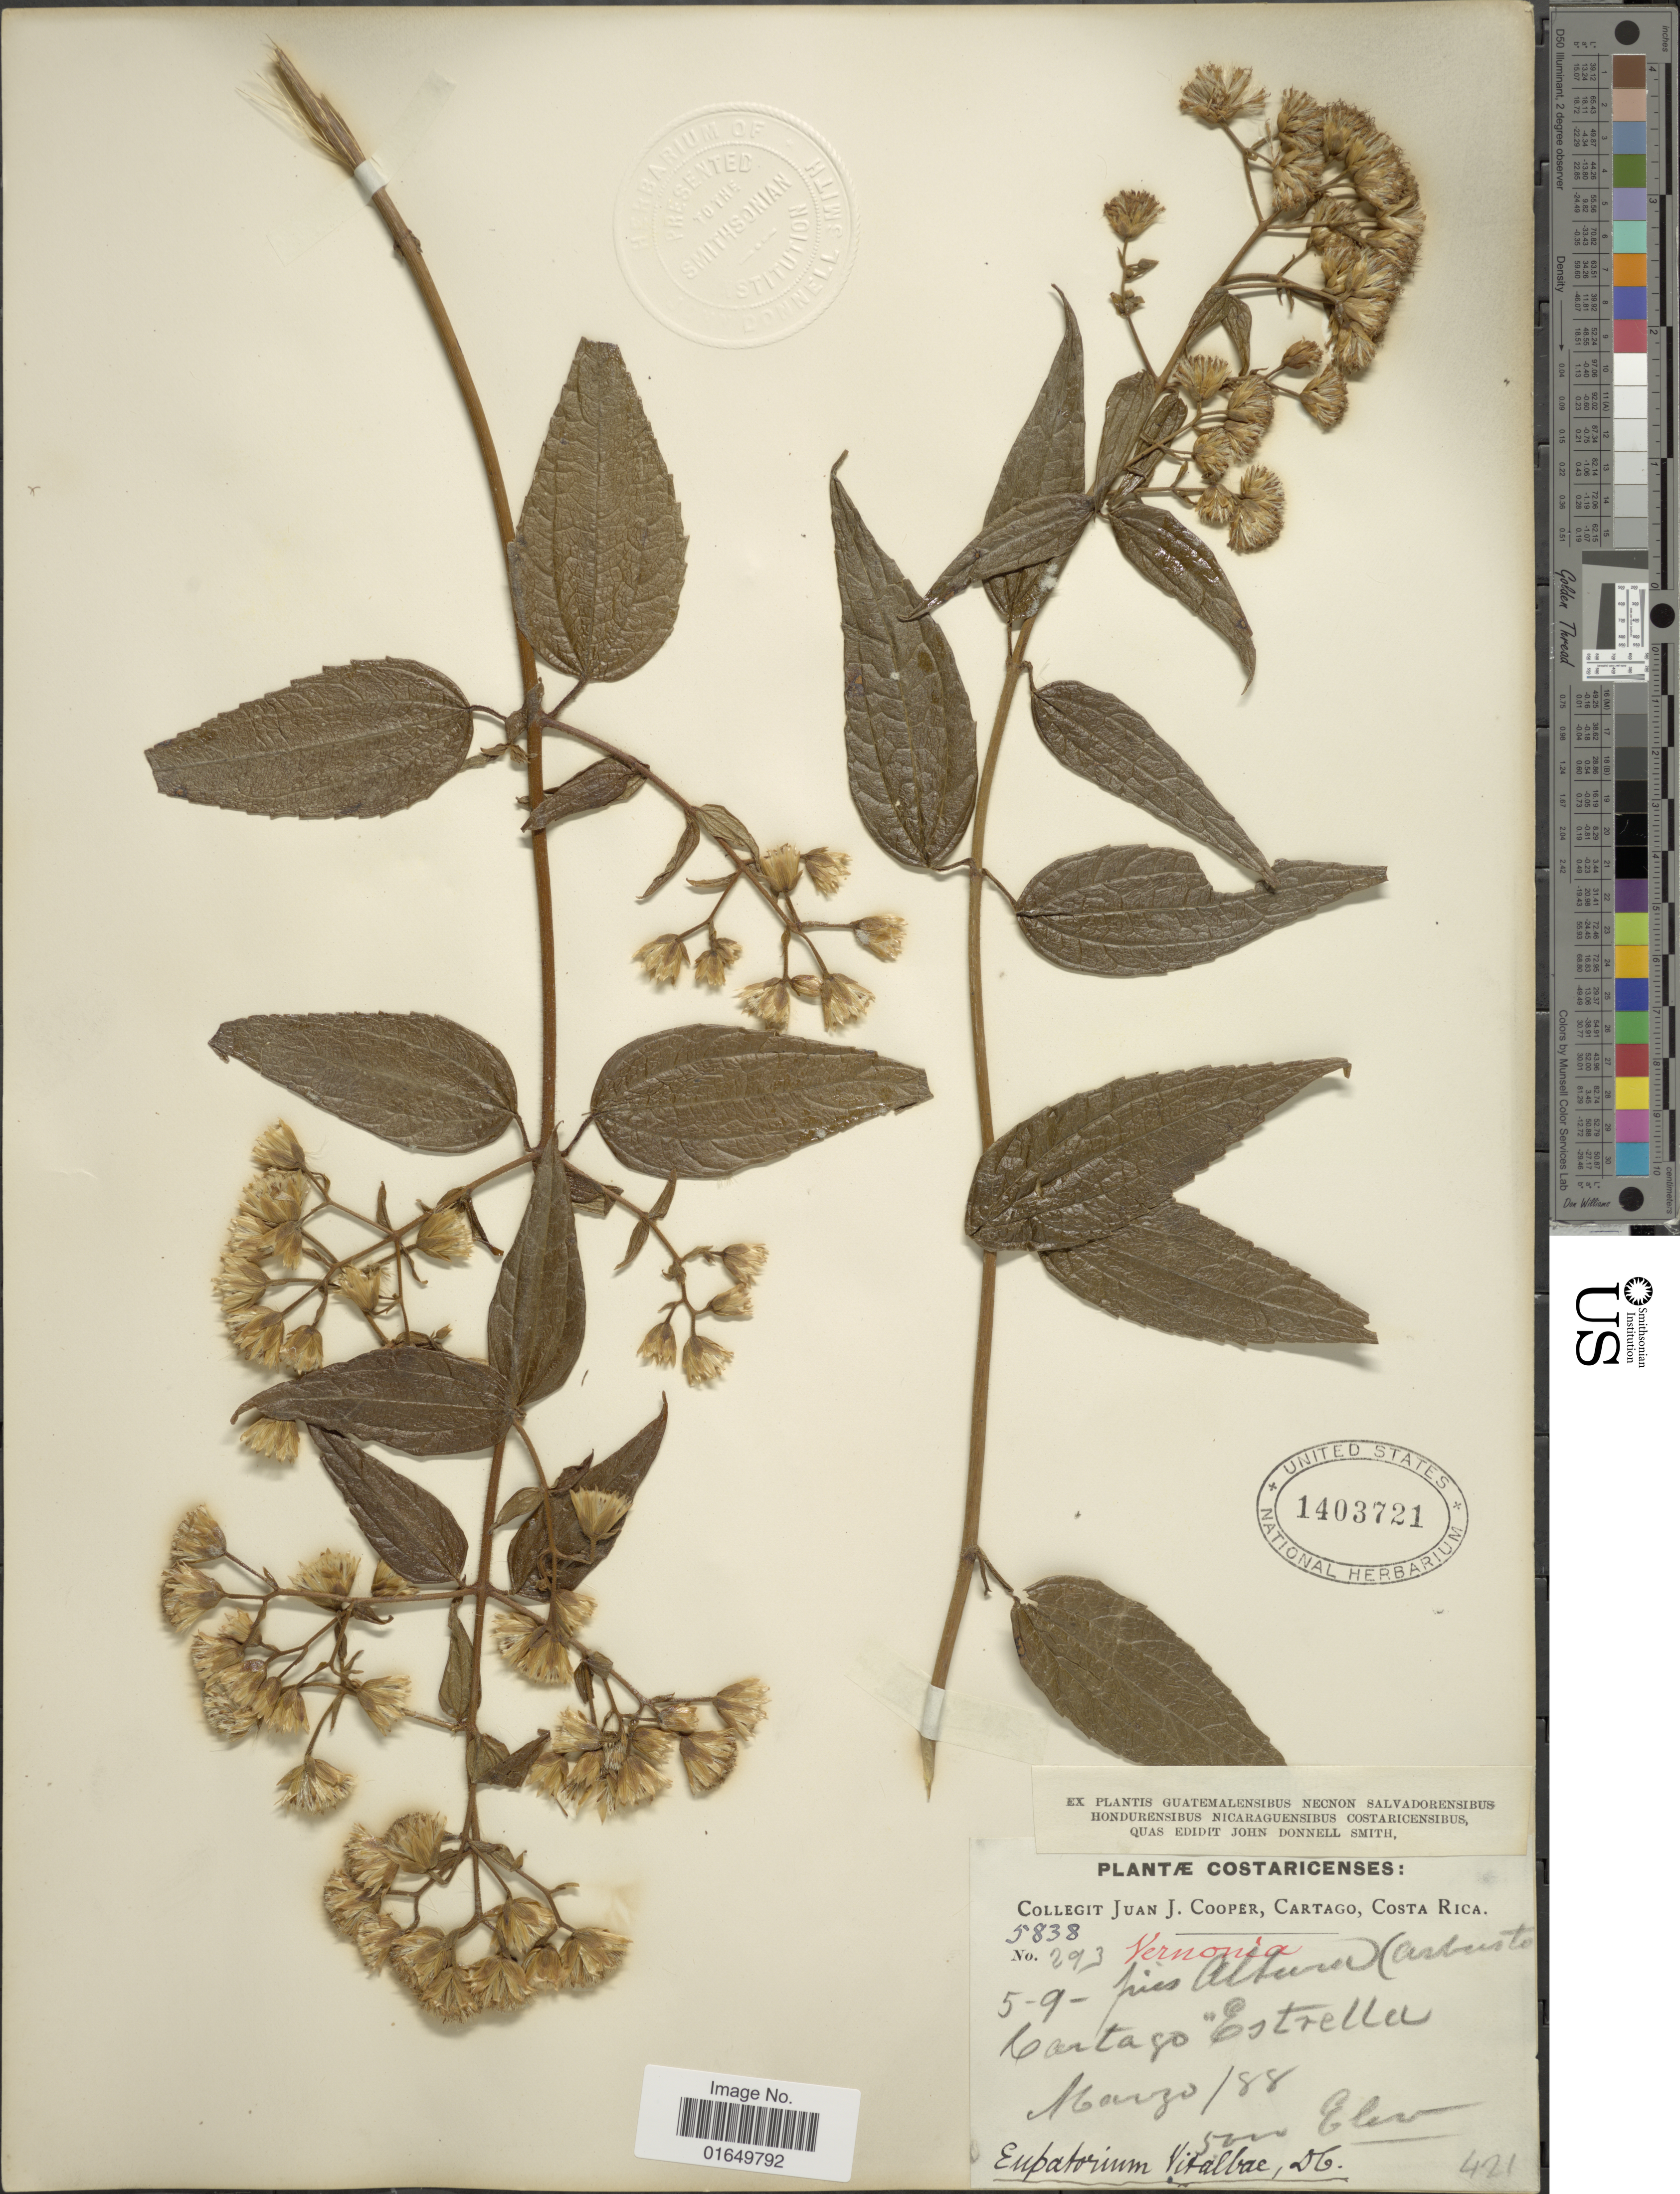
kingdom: Plantae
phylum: Tracheophyta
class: Magnoliopsida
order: Asterales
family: Asteraceae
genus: Heterocondylus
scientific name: Heterocondylus vitalbae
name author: (DC.) R.M. King & H. Rob.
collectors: J. J. Cooper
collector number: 5838/293*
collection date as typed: Transcribed d/m/y: /3/88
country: Costa Rica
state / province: Cartago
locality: Esterlla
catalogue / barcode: US 1403721